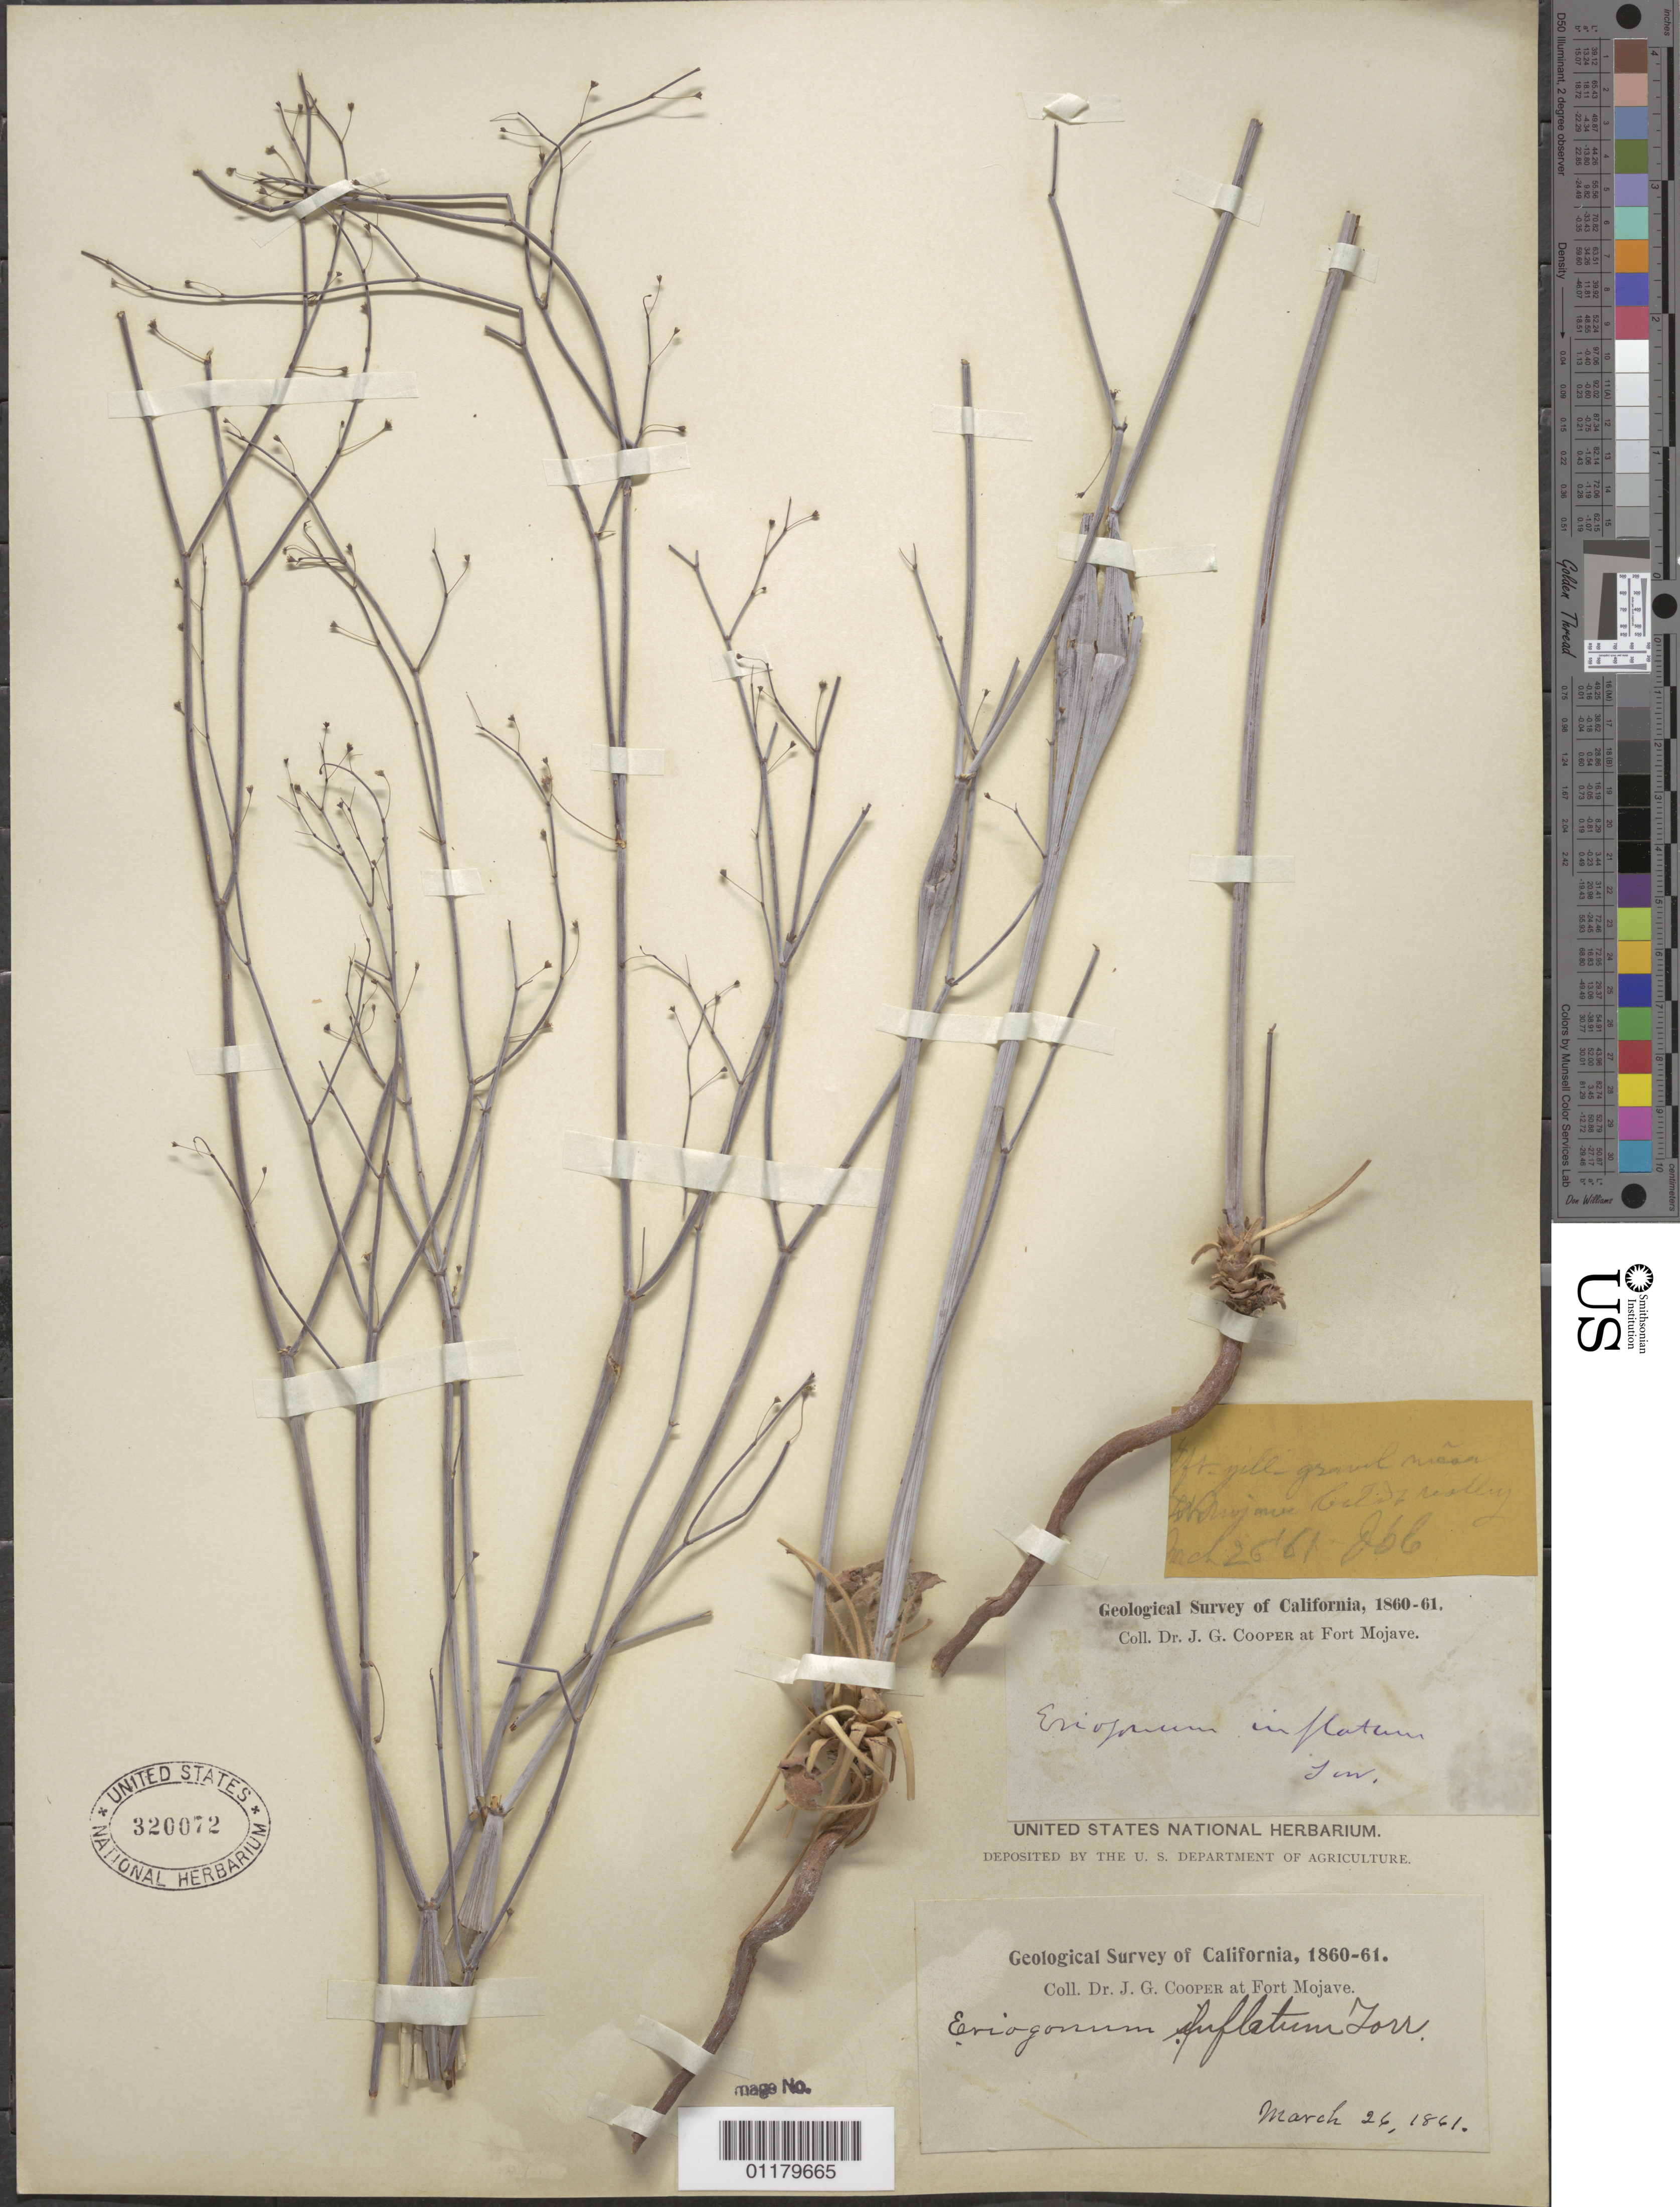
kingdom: Plantae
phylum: Tracheophyta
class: Magnoliopsida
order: Caryophyllales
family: Polygonaceae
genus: Eriogonum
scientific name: Eriogonum inflatum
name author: Torr. & Frém.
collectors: J. G. Cooper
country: United States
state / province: California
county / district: San Bernardino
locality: Fort Mojave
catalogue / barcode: US 320072